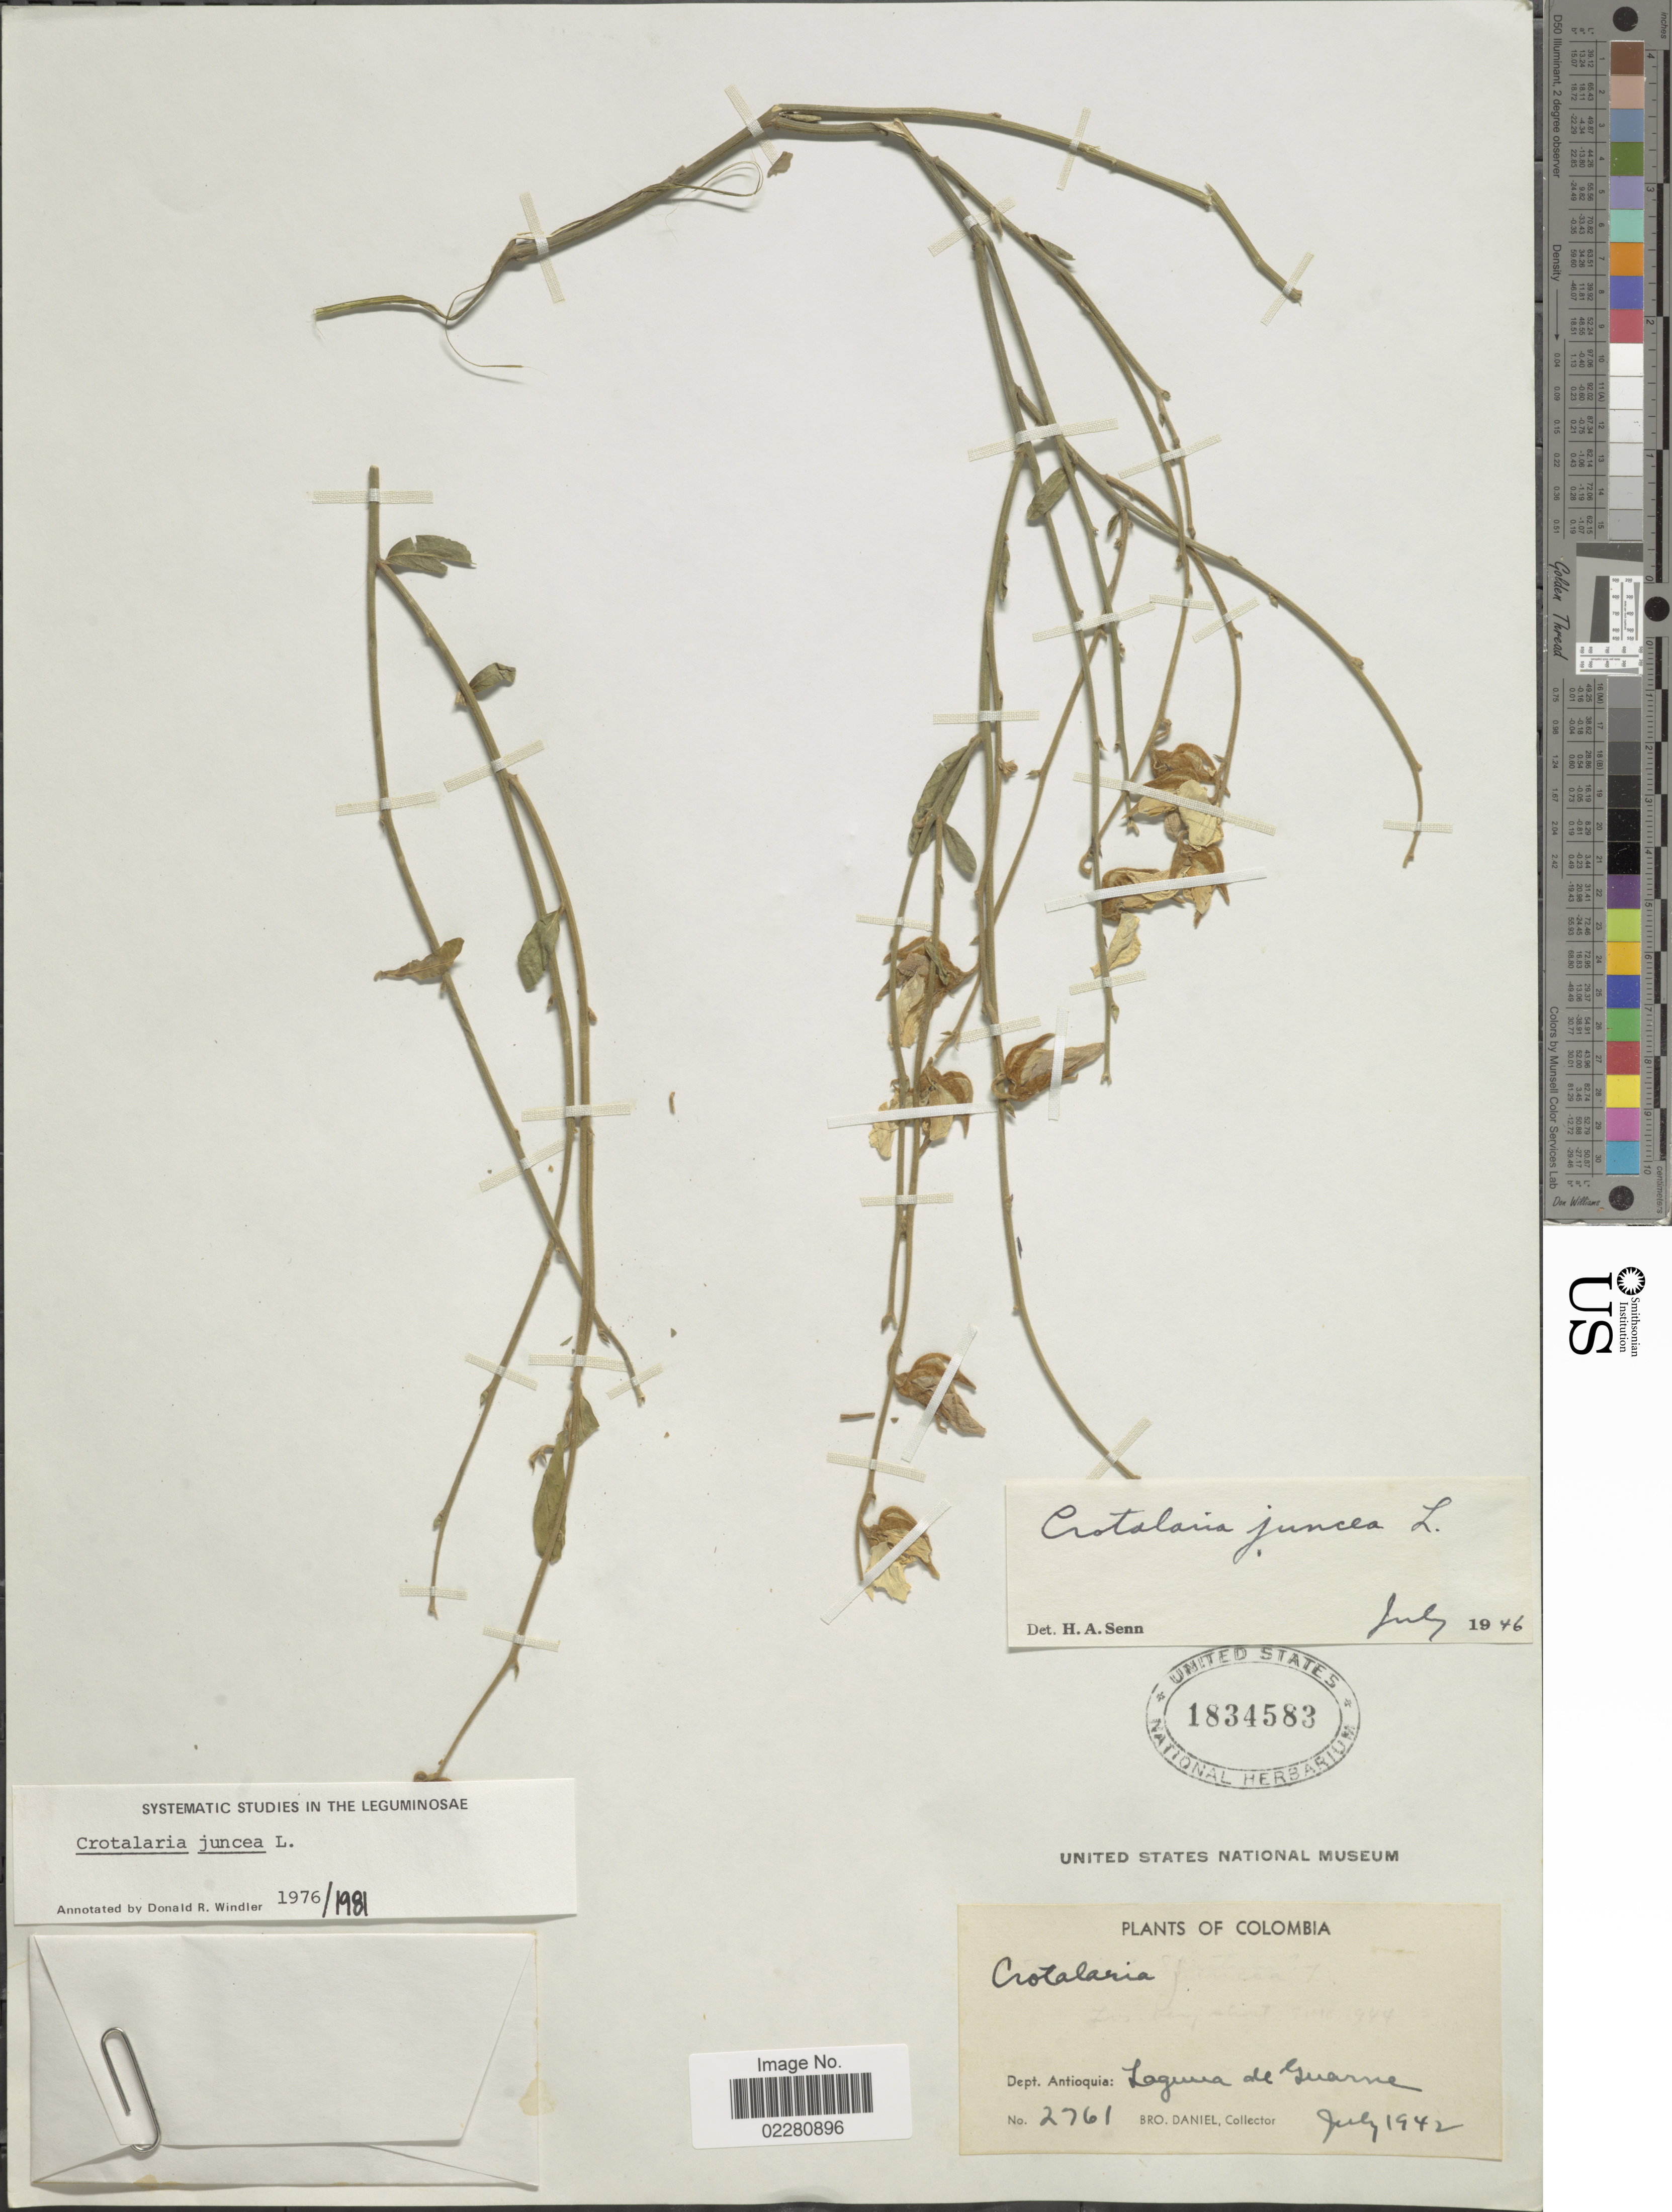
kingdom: Plantae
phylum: Tracheophyta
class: Magnoliopsida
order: Fabales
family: Fabaceae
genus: Crotalaria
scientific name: Crotalaria juncea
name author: L.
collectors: Bro. Daniel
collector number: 2761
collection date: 1942-07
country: Colombia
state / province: Antioquia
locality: Laguna de Guarne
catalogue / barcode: US 1834583